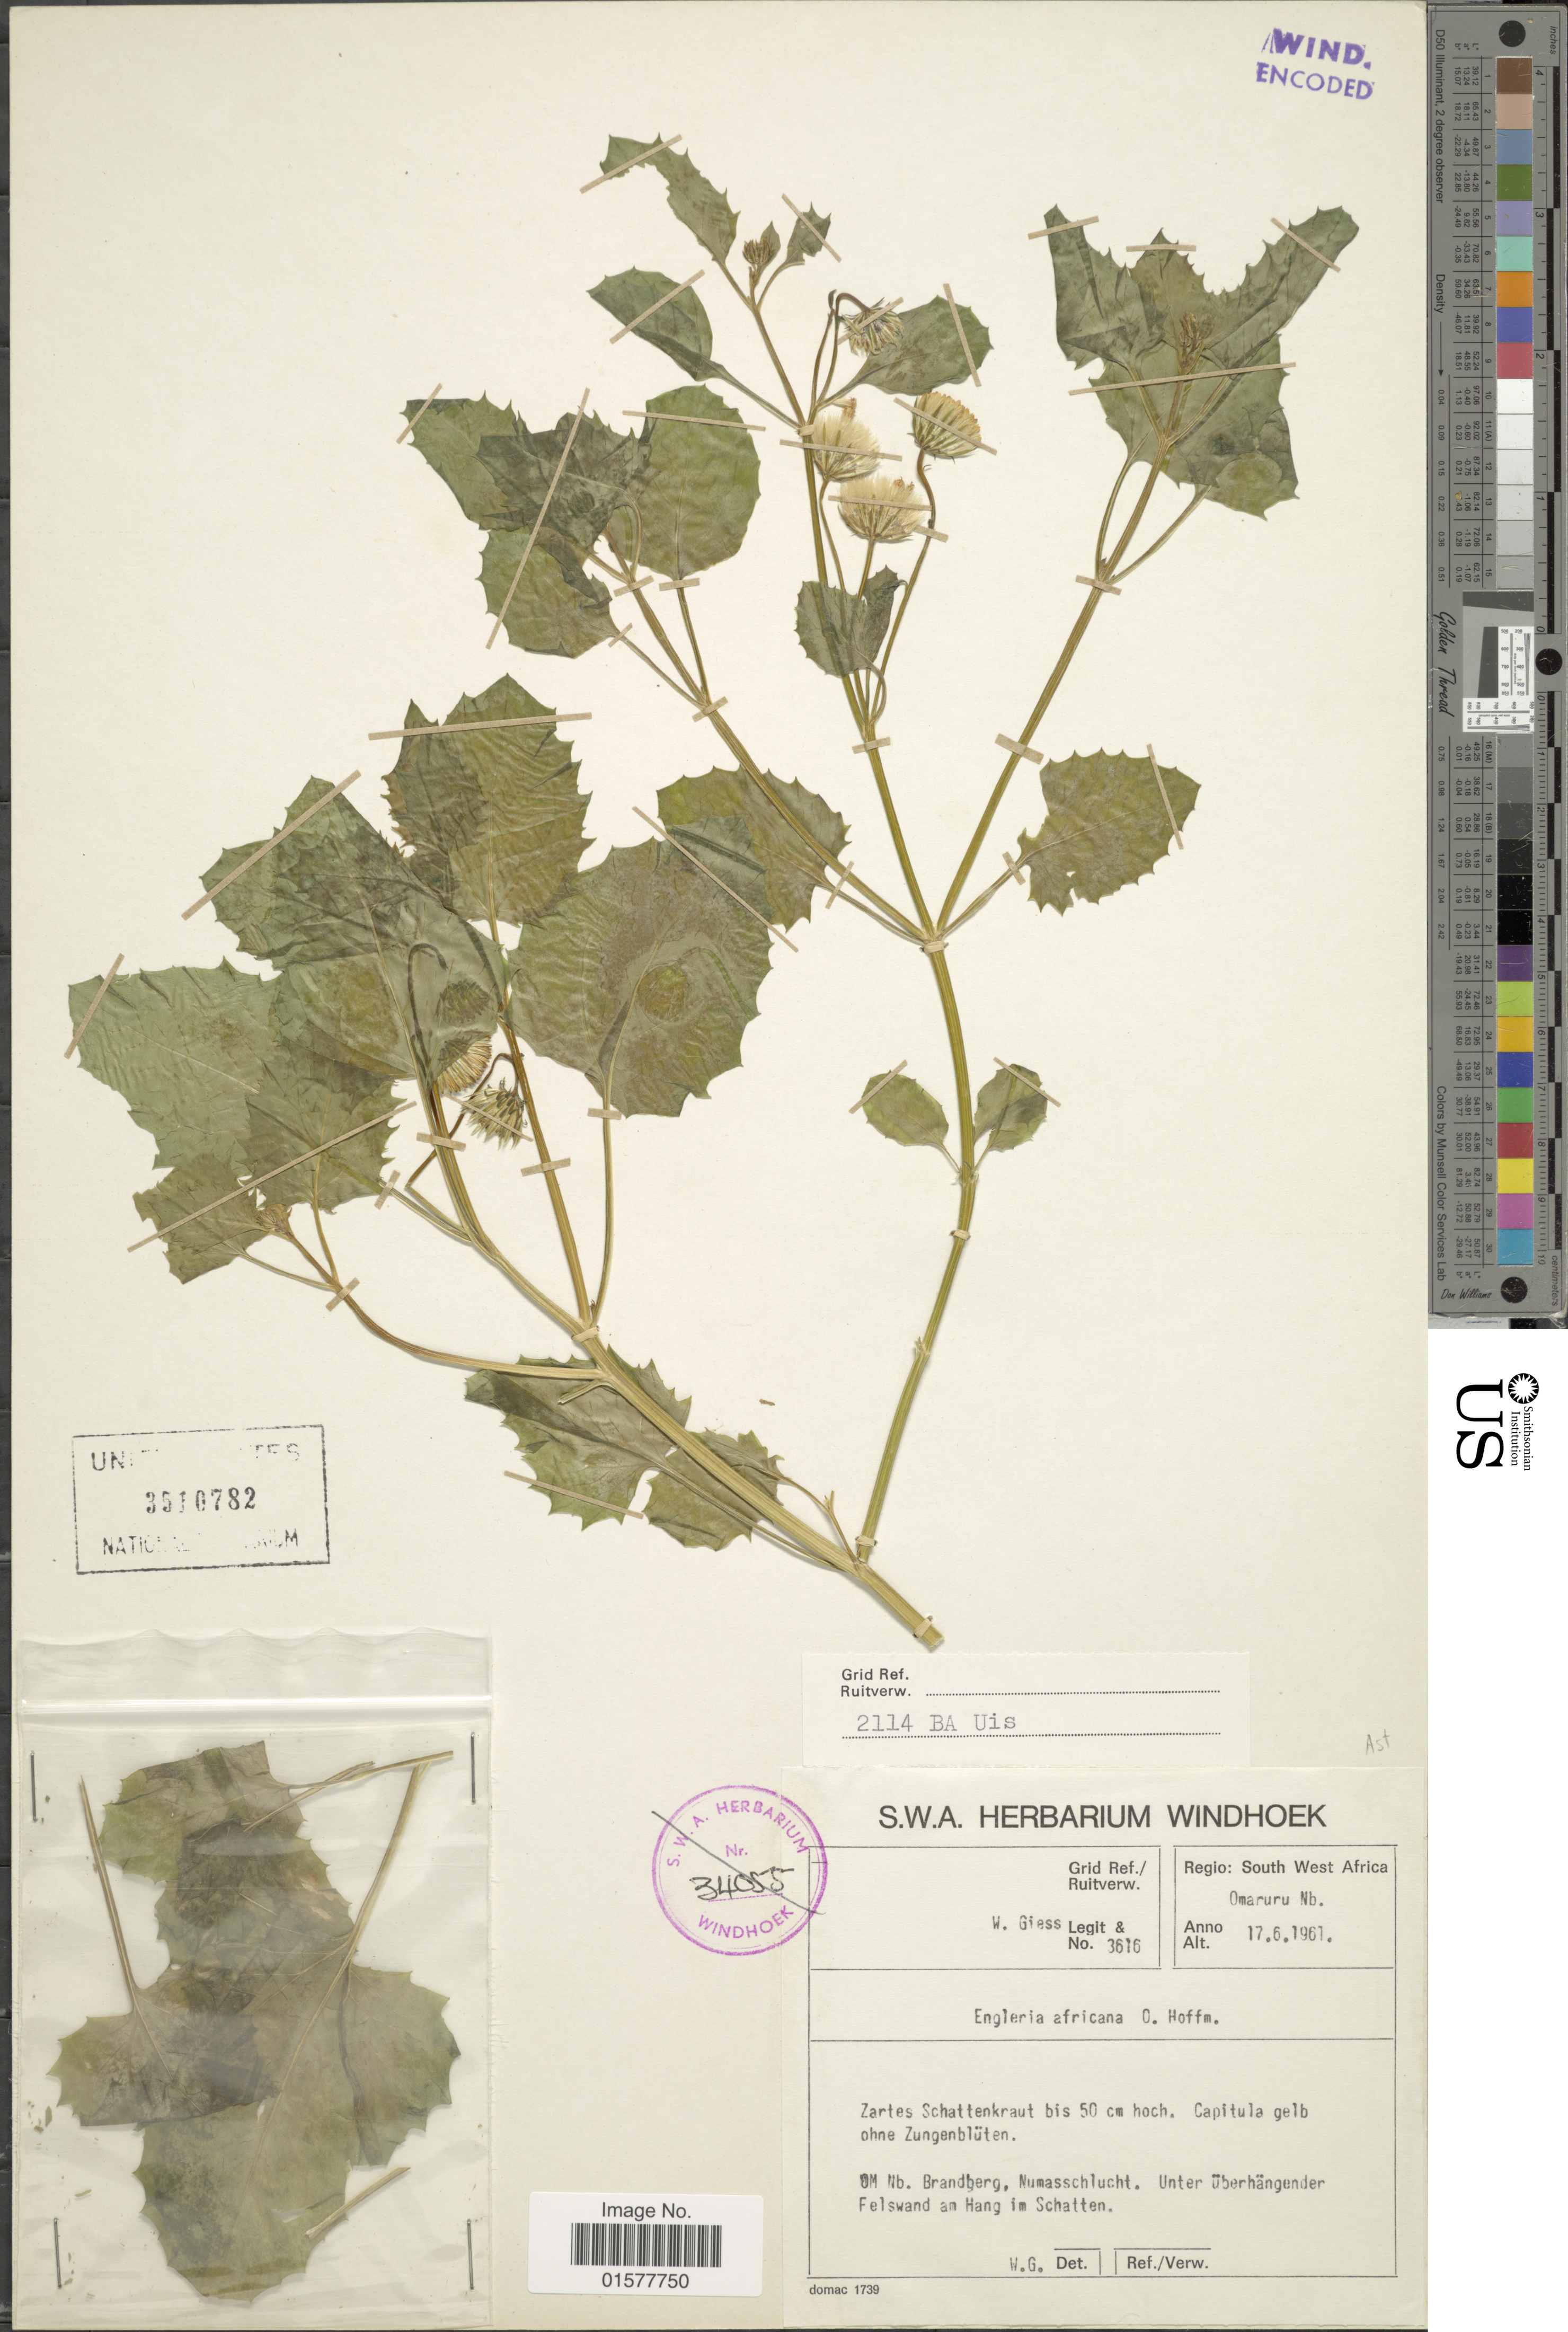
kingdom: Plantae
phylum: Tracheophyta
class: Magnoliopsida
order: Asterales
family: Asteraceae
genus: Engleria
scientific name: Engleria africana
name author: O. Hoffm.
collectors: W. Gjess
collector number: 3616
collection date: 1961-06-17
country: Namibia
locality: Grid. ref./Ruitverw. 2114 Ba Uis, Regio South West Africa, Omaruru Nb.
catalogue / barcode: US 3510782